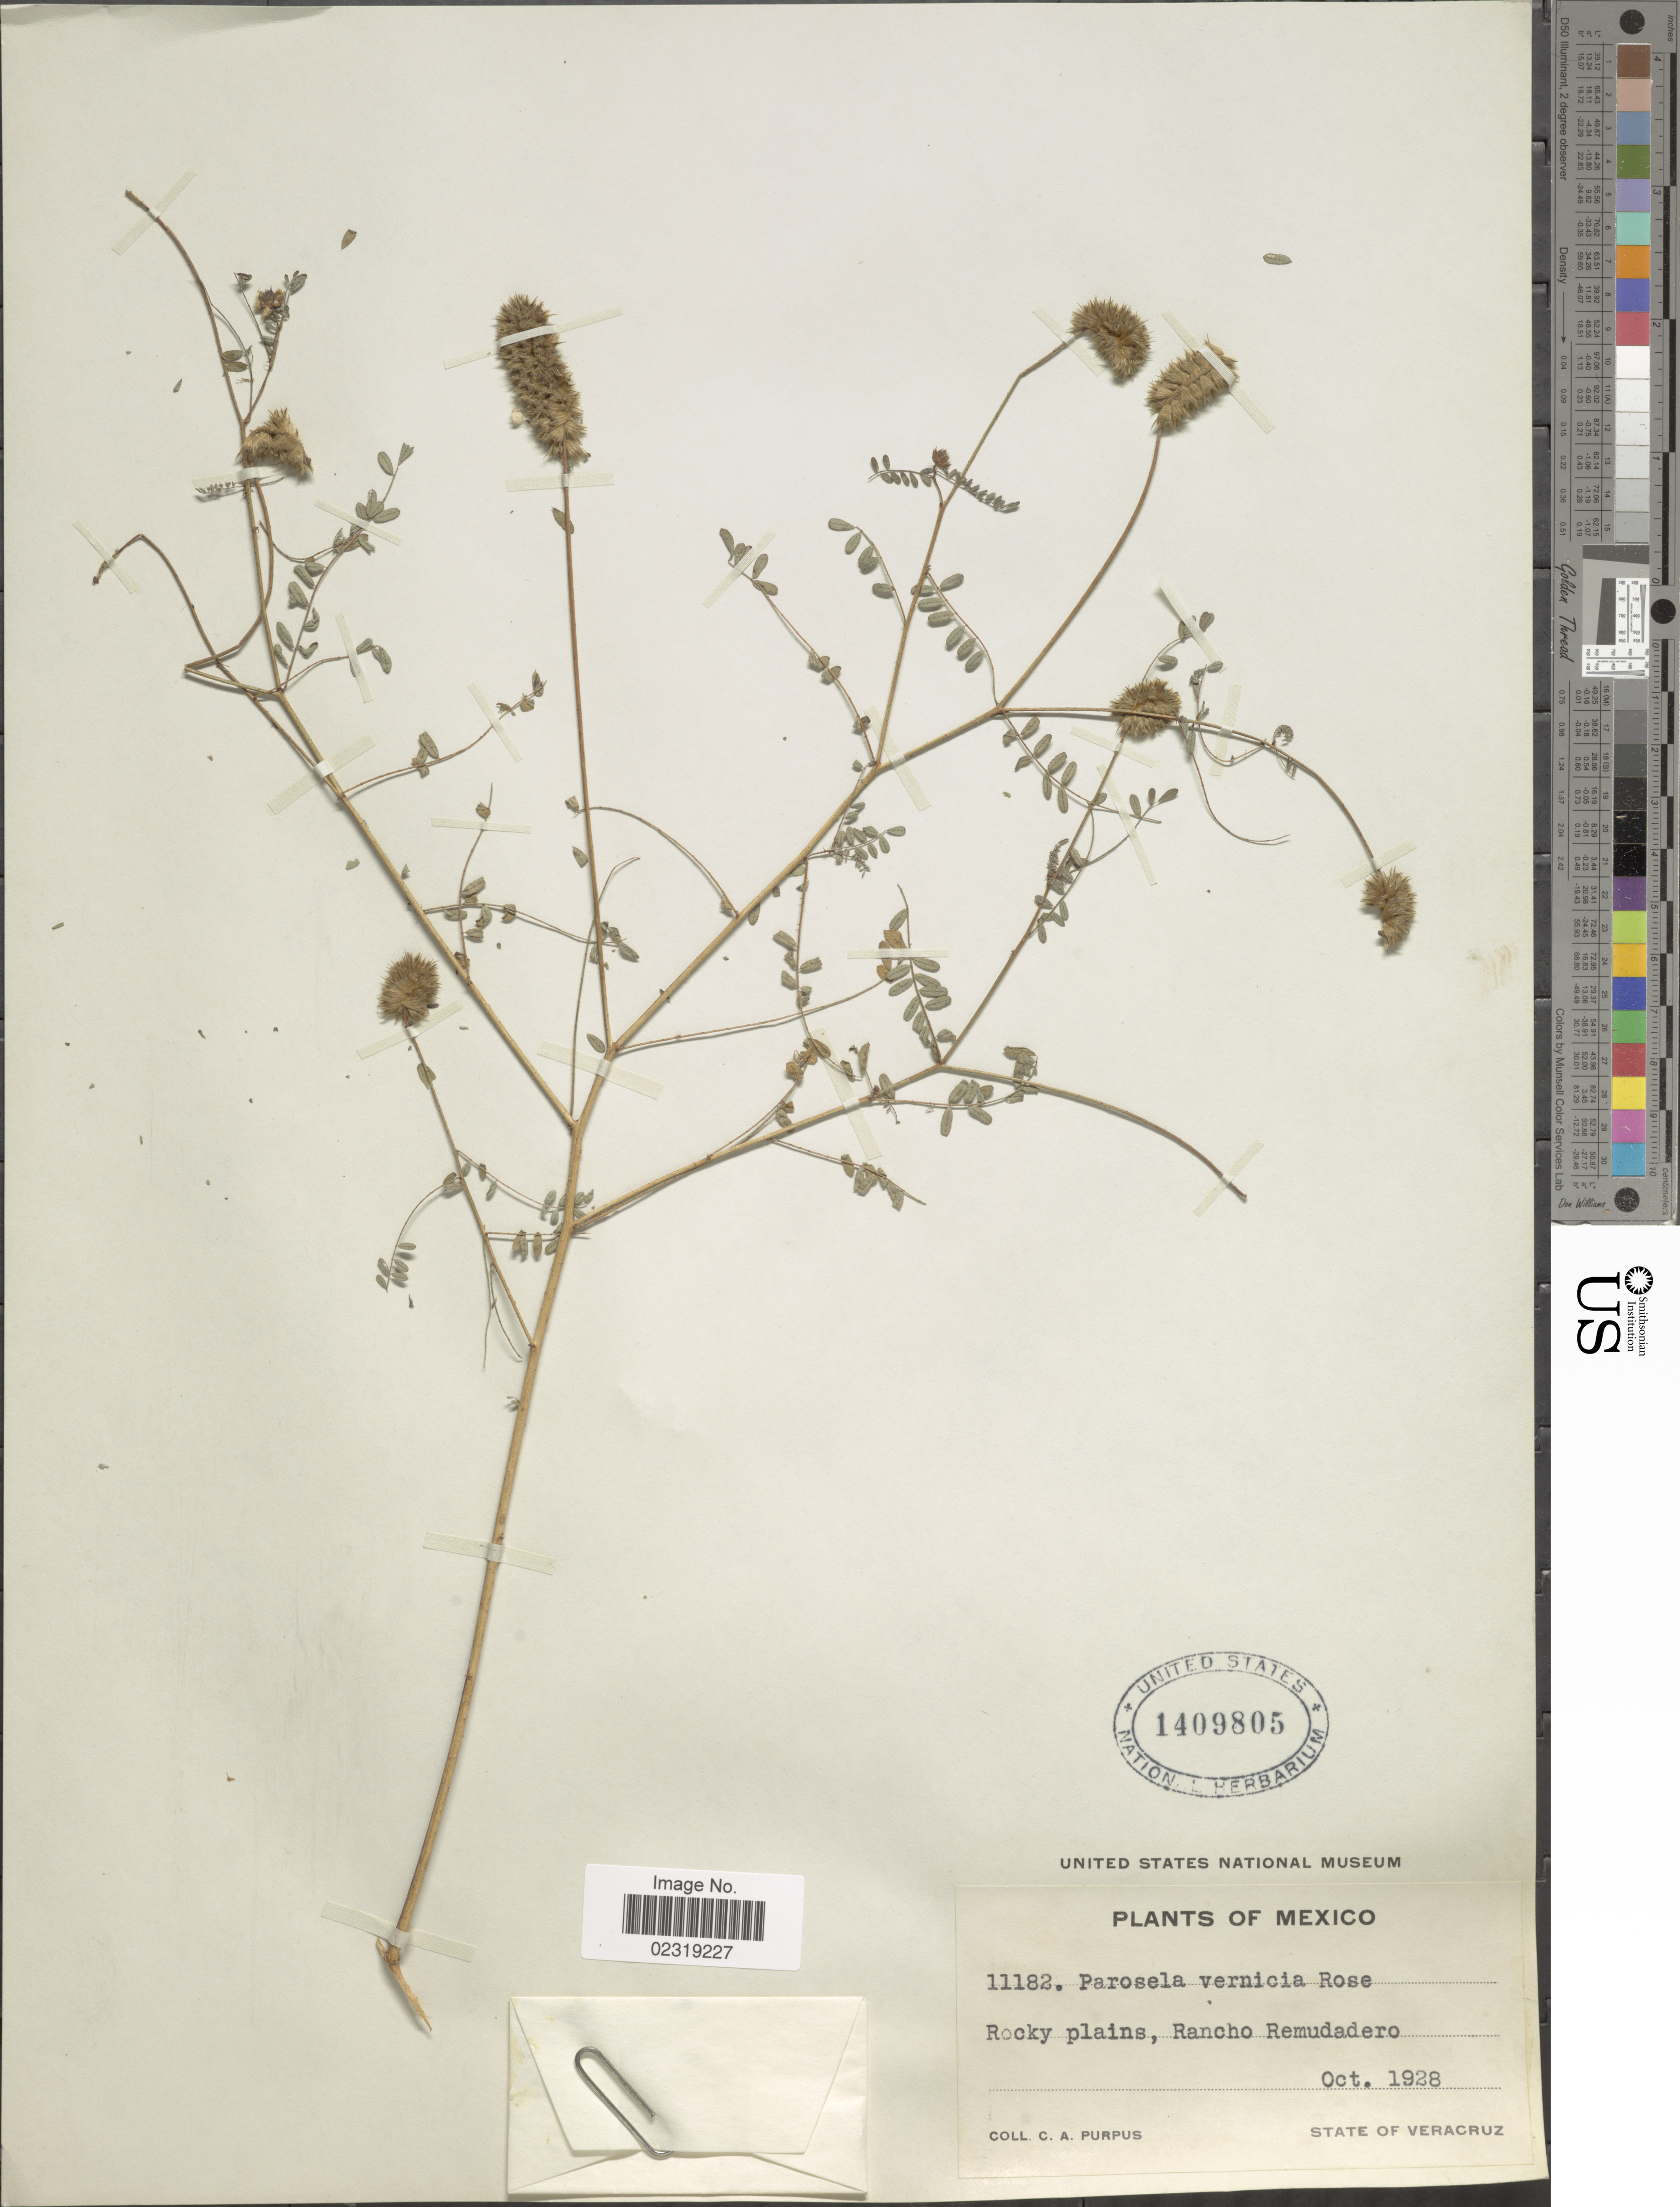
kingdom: Plantae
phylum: Tracheophyta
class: Magnoliopsida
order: Fabales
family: Fabaceae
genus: Dalea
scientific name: Dalea foliolosa var. citrina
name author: (Aiton) Barneby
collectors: C. A. Purpus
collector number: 11182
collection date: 1928-10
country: Mexico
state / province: Veracruz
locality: Rocky plains, Rancho Remudadero. State of Veracruz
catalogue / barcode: US 1409805